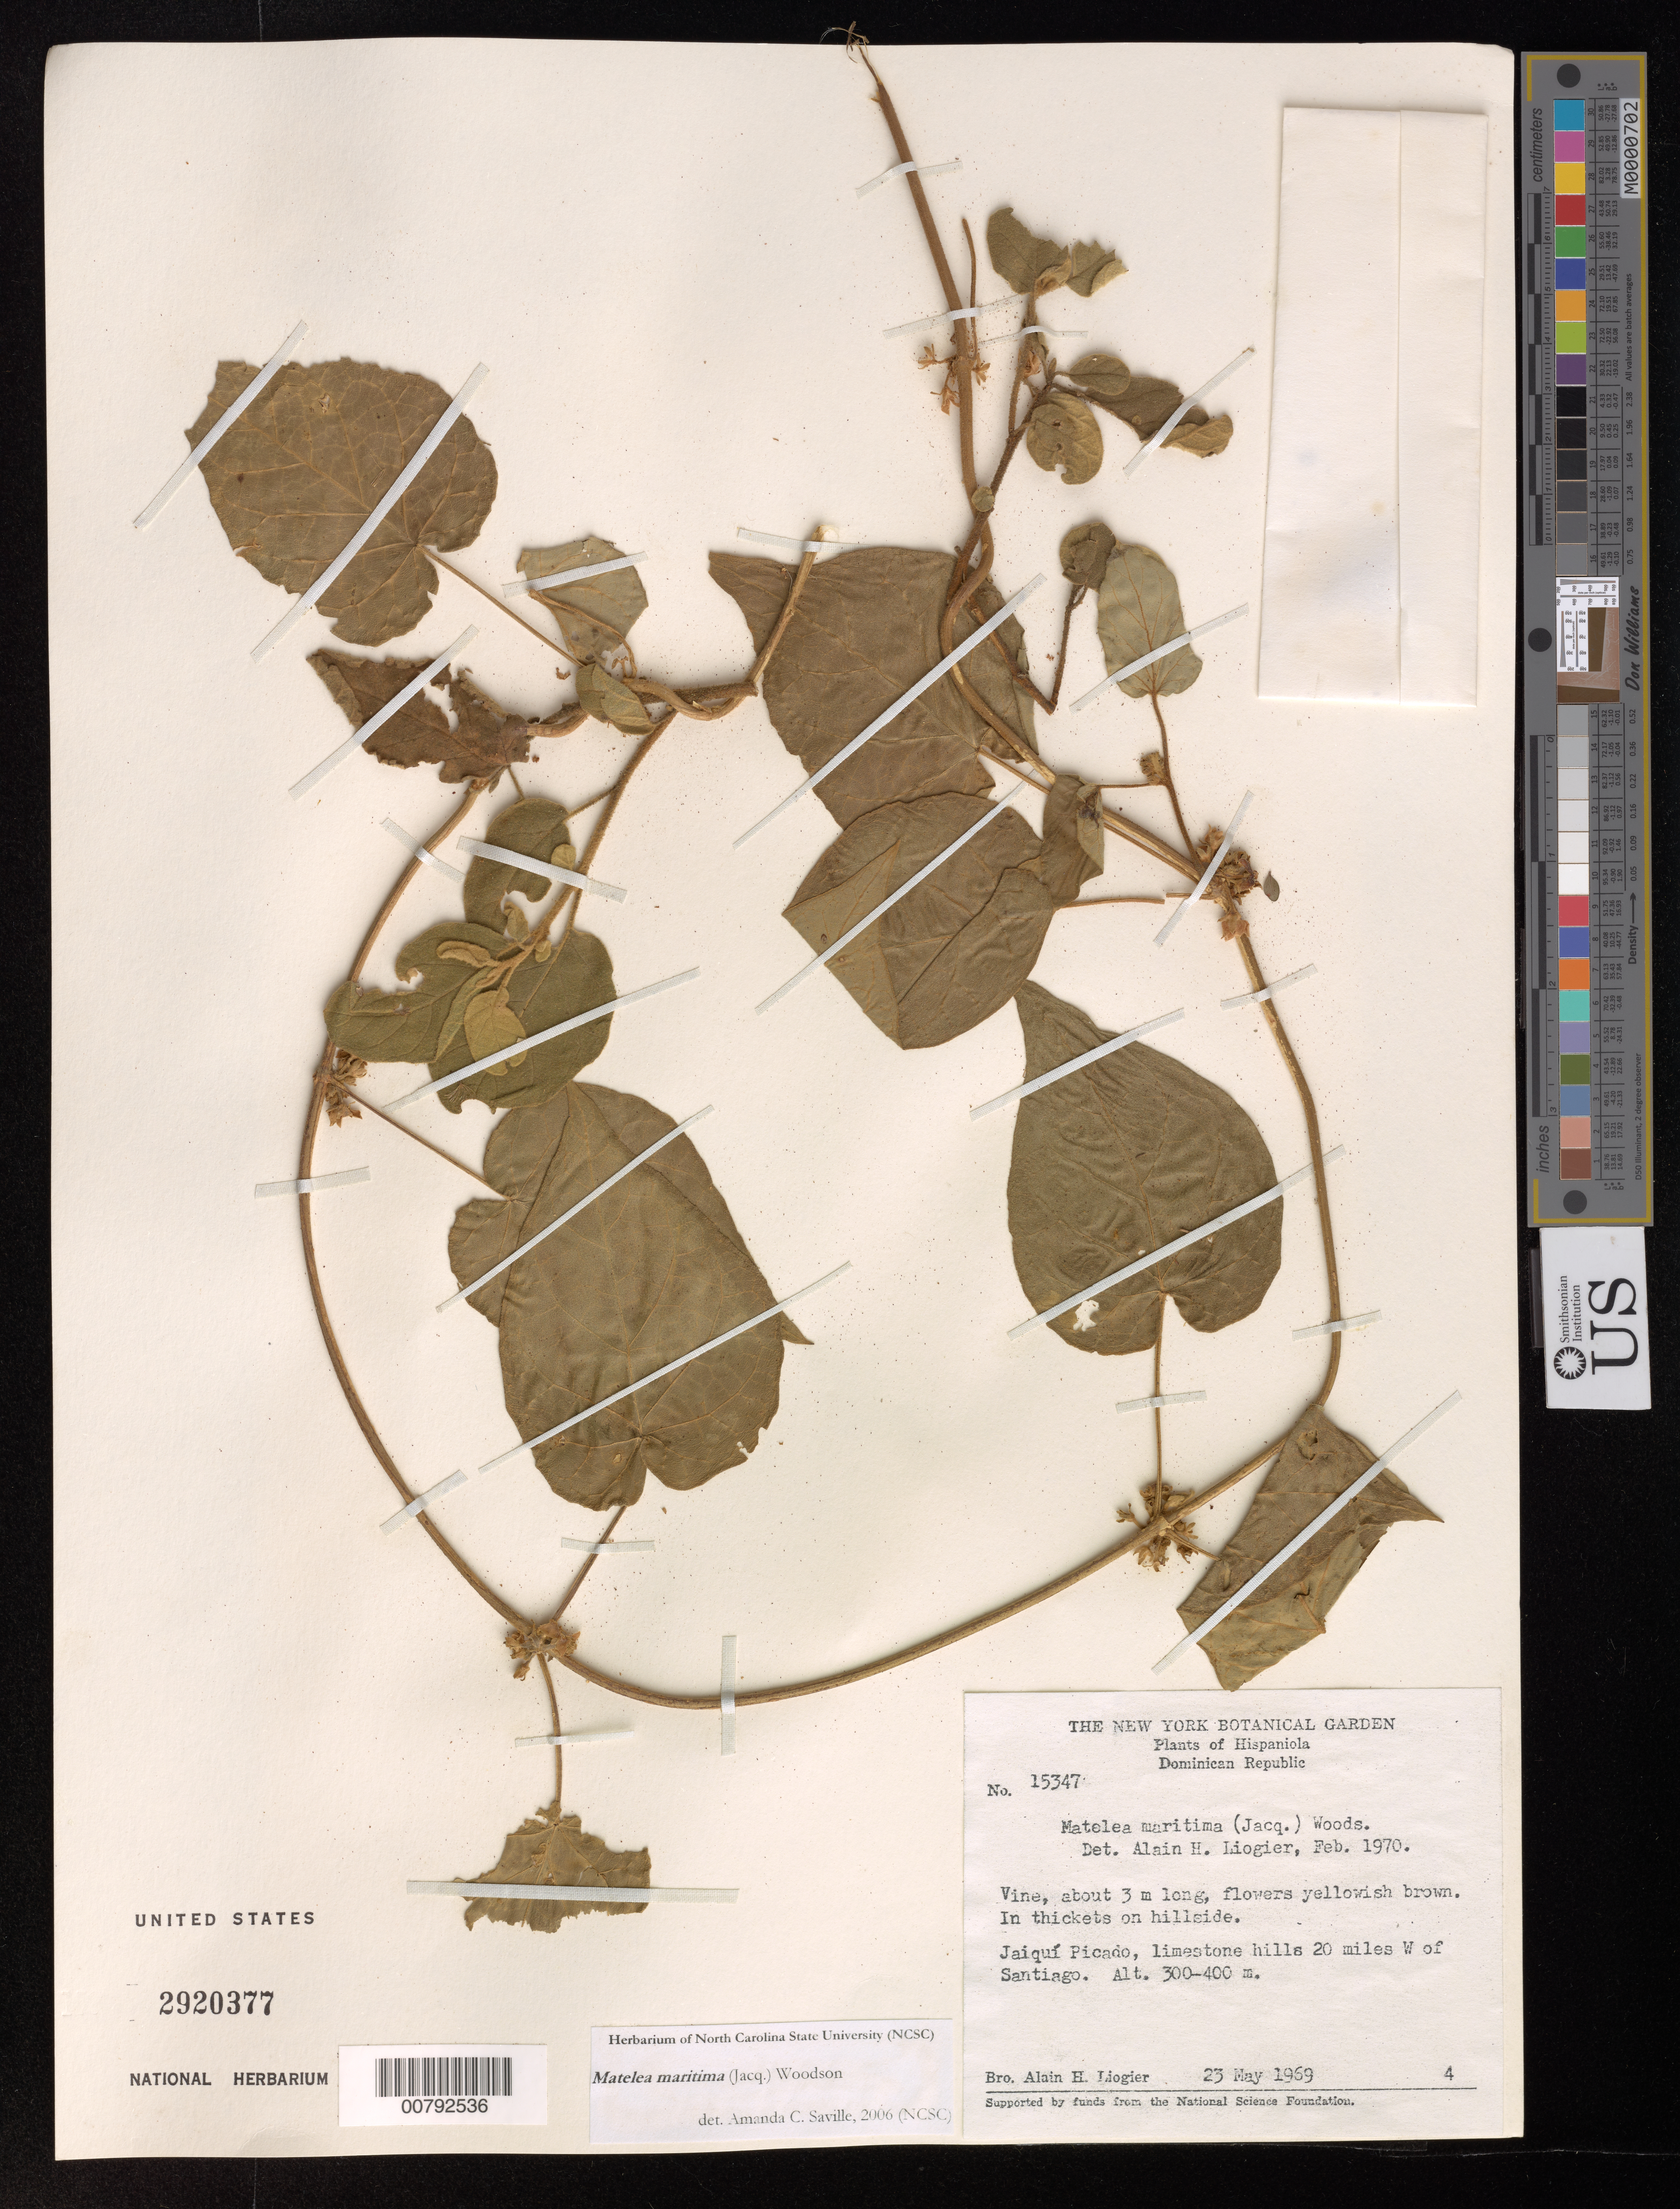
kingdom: Plantae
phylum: Tracheophyta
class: Magnoliopsida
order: Gentianales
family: Apocynaceae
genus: Matelea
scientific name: Matelea maritima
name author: (Jacq.) Woodson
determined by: Liogier, Alain H.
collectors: A. H. Liogier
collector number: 15347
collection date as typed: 23 May 1969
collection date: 1969-05-23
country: Dominican Republic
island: Hispaniola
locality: Jaiquí Picado, limestone hills 20 miles W of Santiago.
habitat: In thickets on hillside.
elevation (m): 300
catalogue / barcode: US 2920377